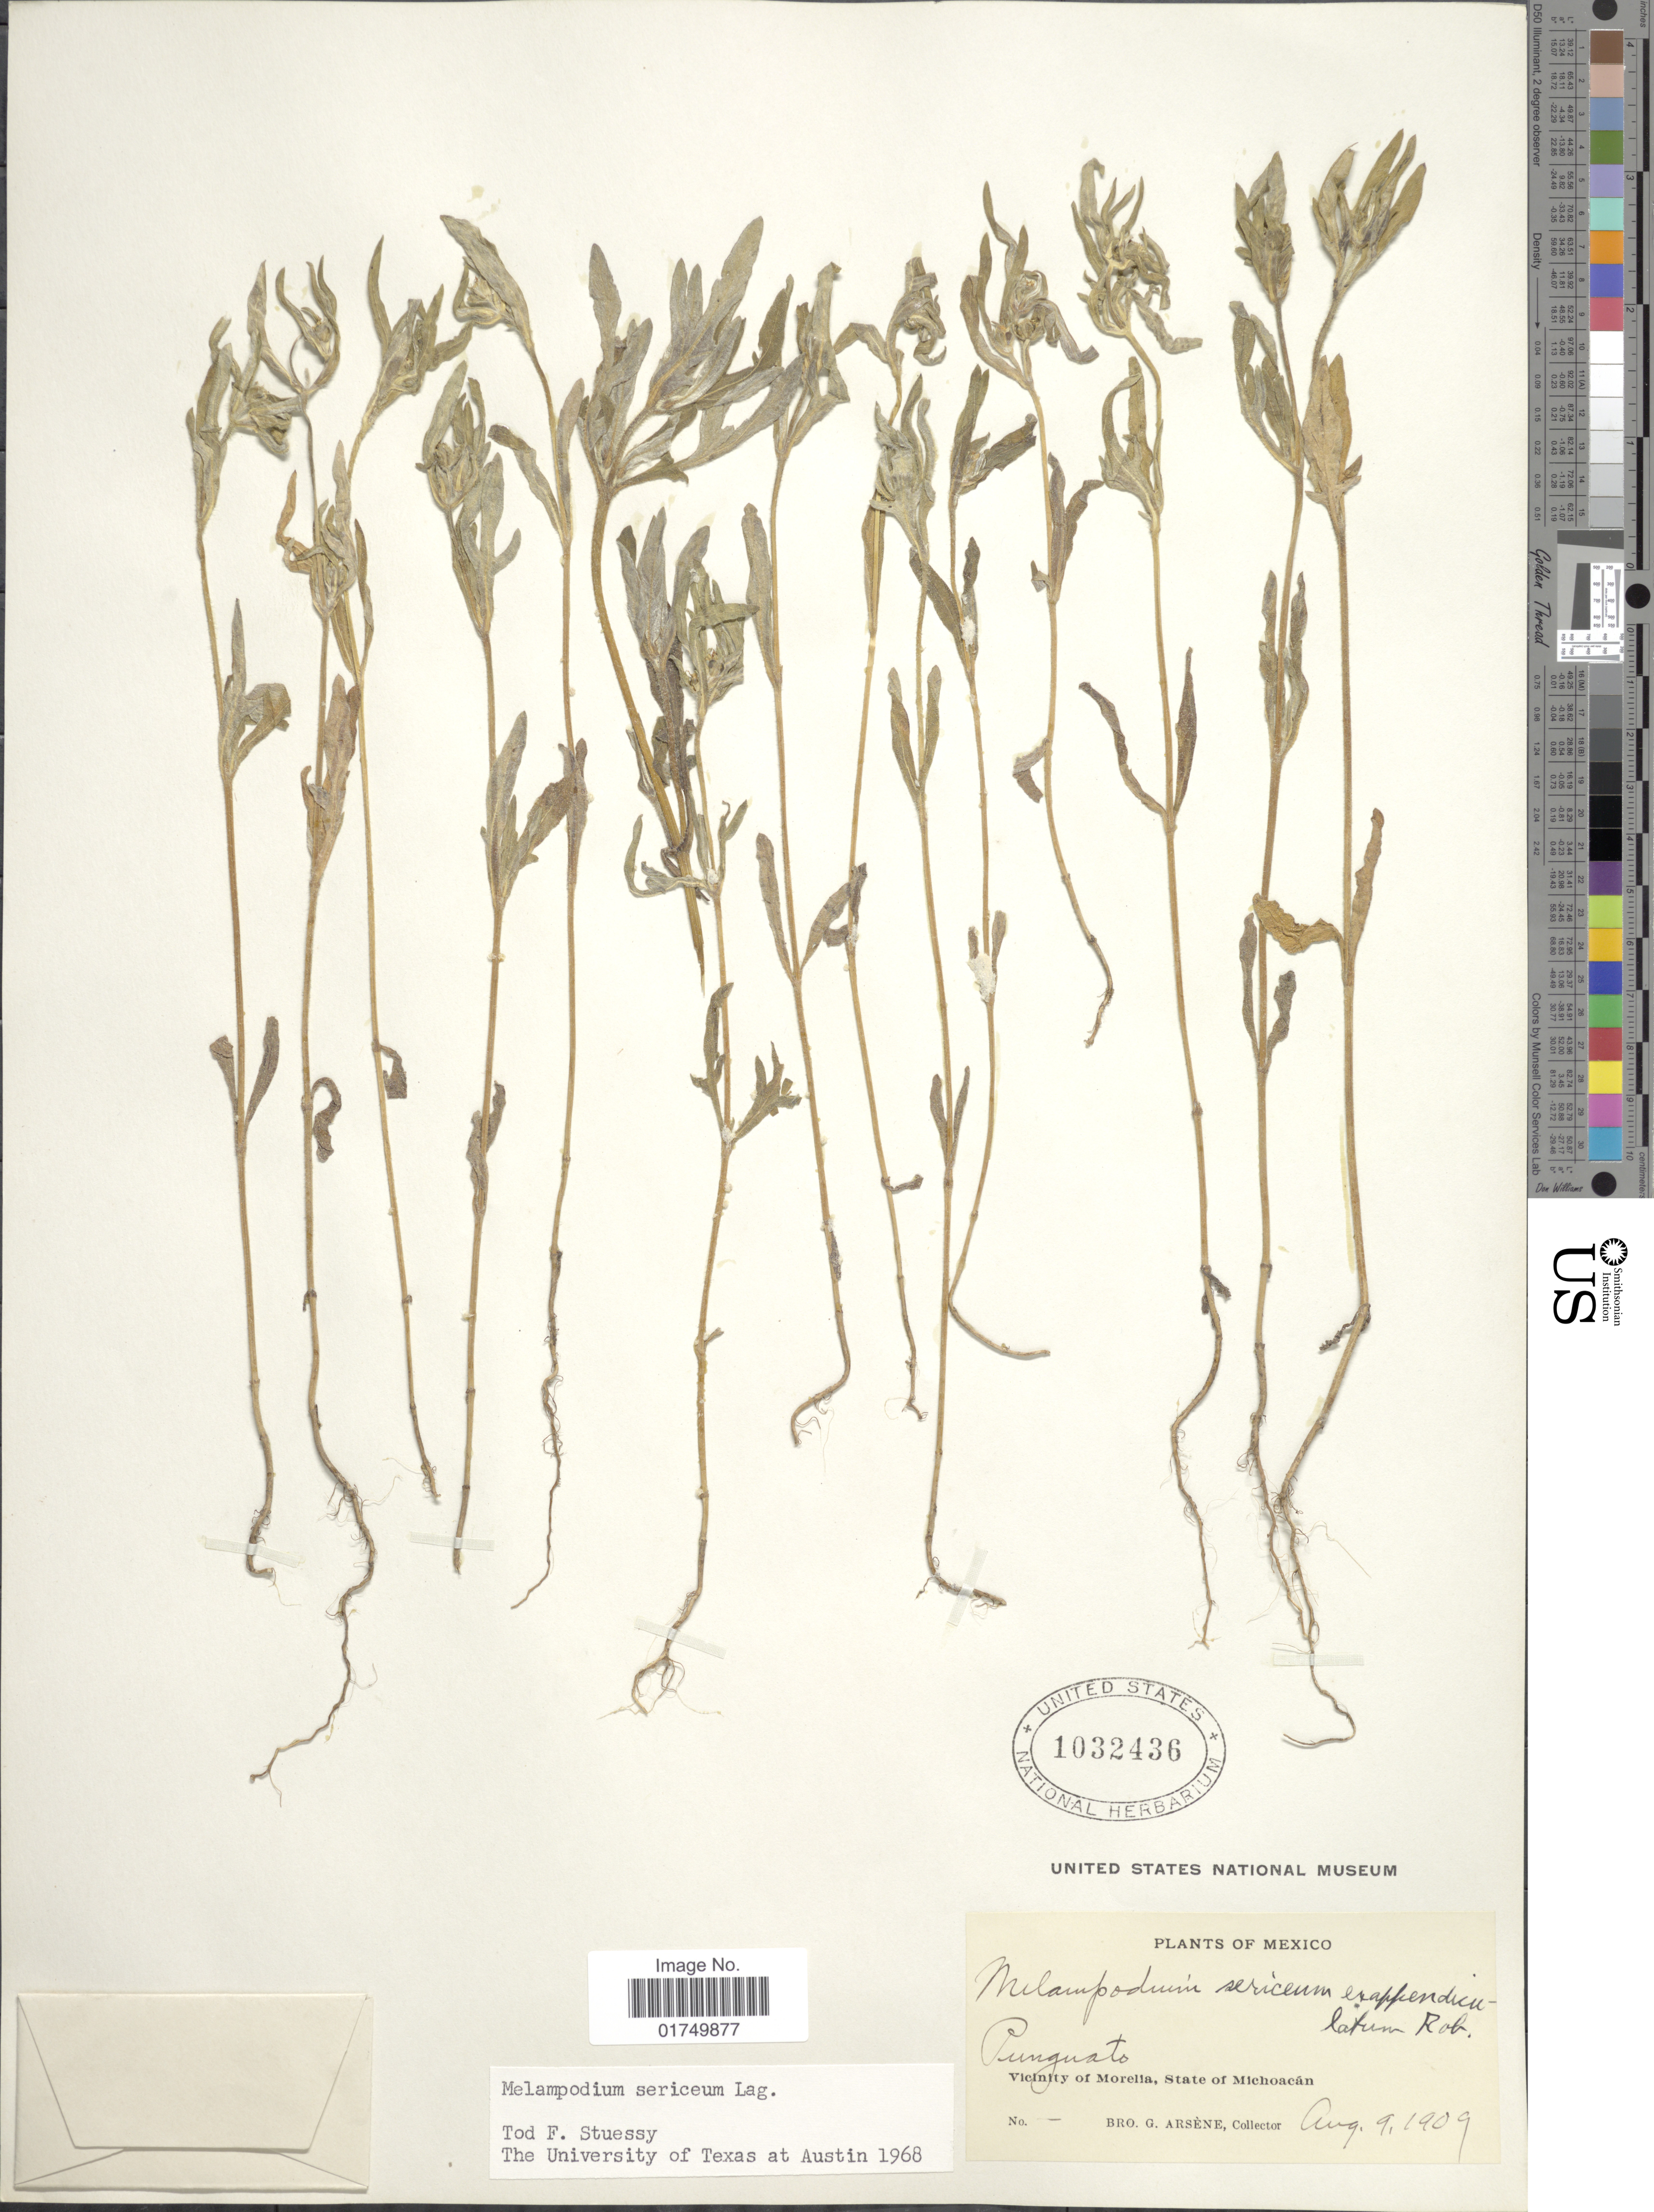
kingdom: Plantae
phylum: Tracheophyta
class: Magnoliopsida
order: Asterales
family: Asteraceae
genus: Melampodium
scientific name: Melampodium sericeum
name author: Kunth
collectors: Bro. G. Arsène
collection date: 1909-08-09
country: Mexico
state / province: Michoacán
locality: Punguato. Vicinity of Morelia, State of Michoacán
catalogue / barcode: US 1032436